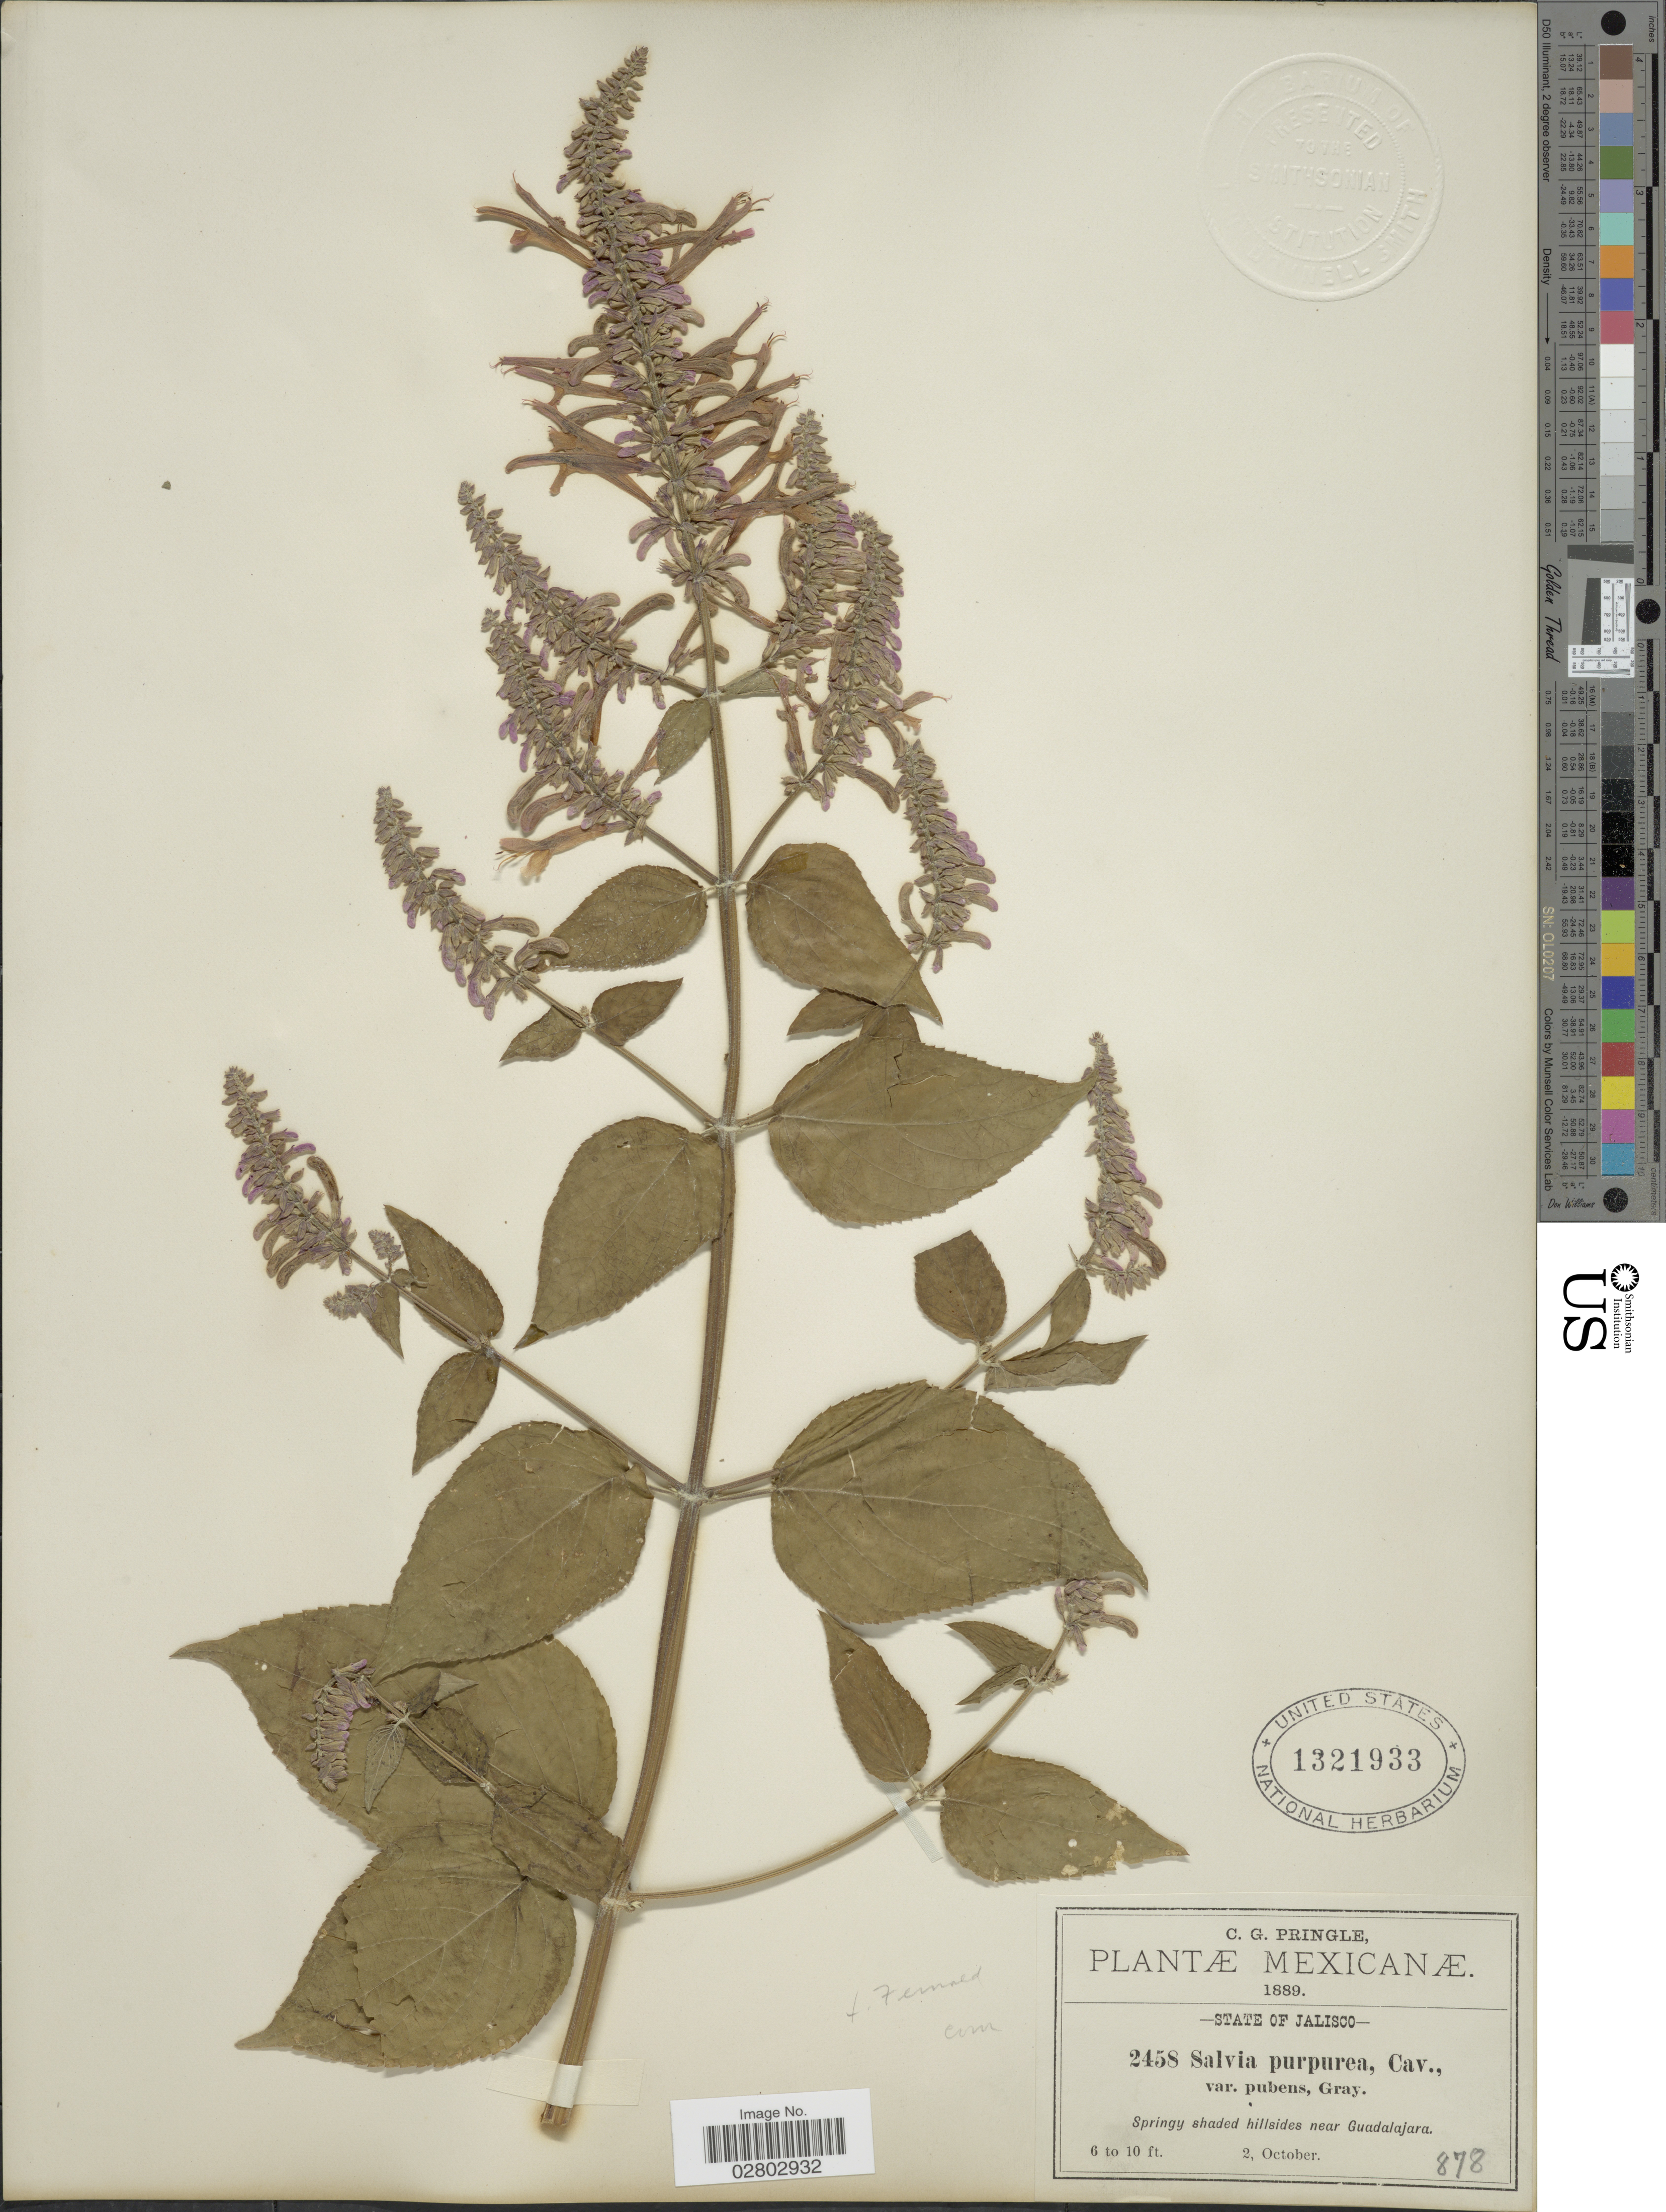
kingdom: Plantae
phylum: Tracheophyta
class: Magnoliopsida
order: Lamiales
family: Lamiaceae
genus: Salvia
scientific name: Salvia purpurea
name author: Cav.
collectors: C. G. Pringle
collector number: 2458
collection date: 1889-10-02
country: Mexico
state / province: Jalisco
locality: State of Jalisco, Springy shaded hillsides near Guadalajara.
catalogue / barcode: US 1321933